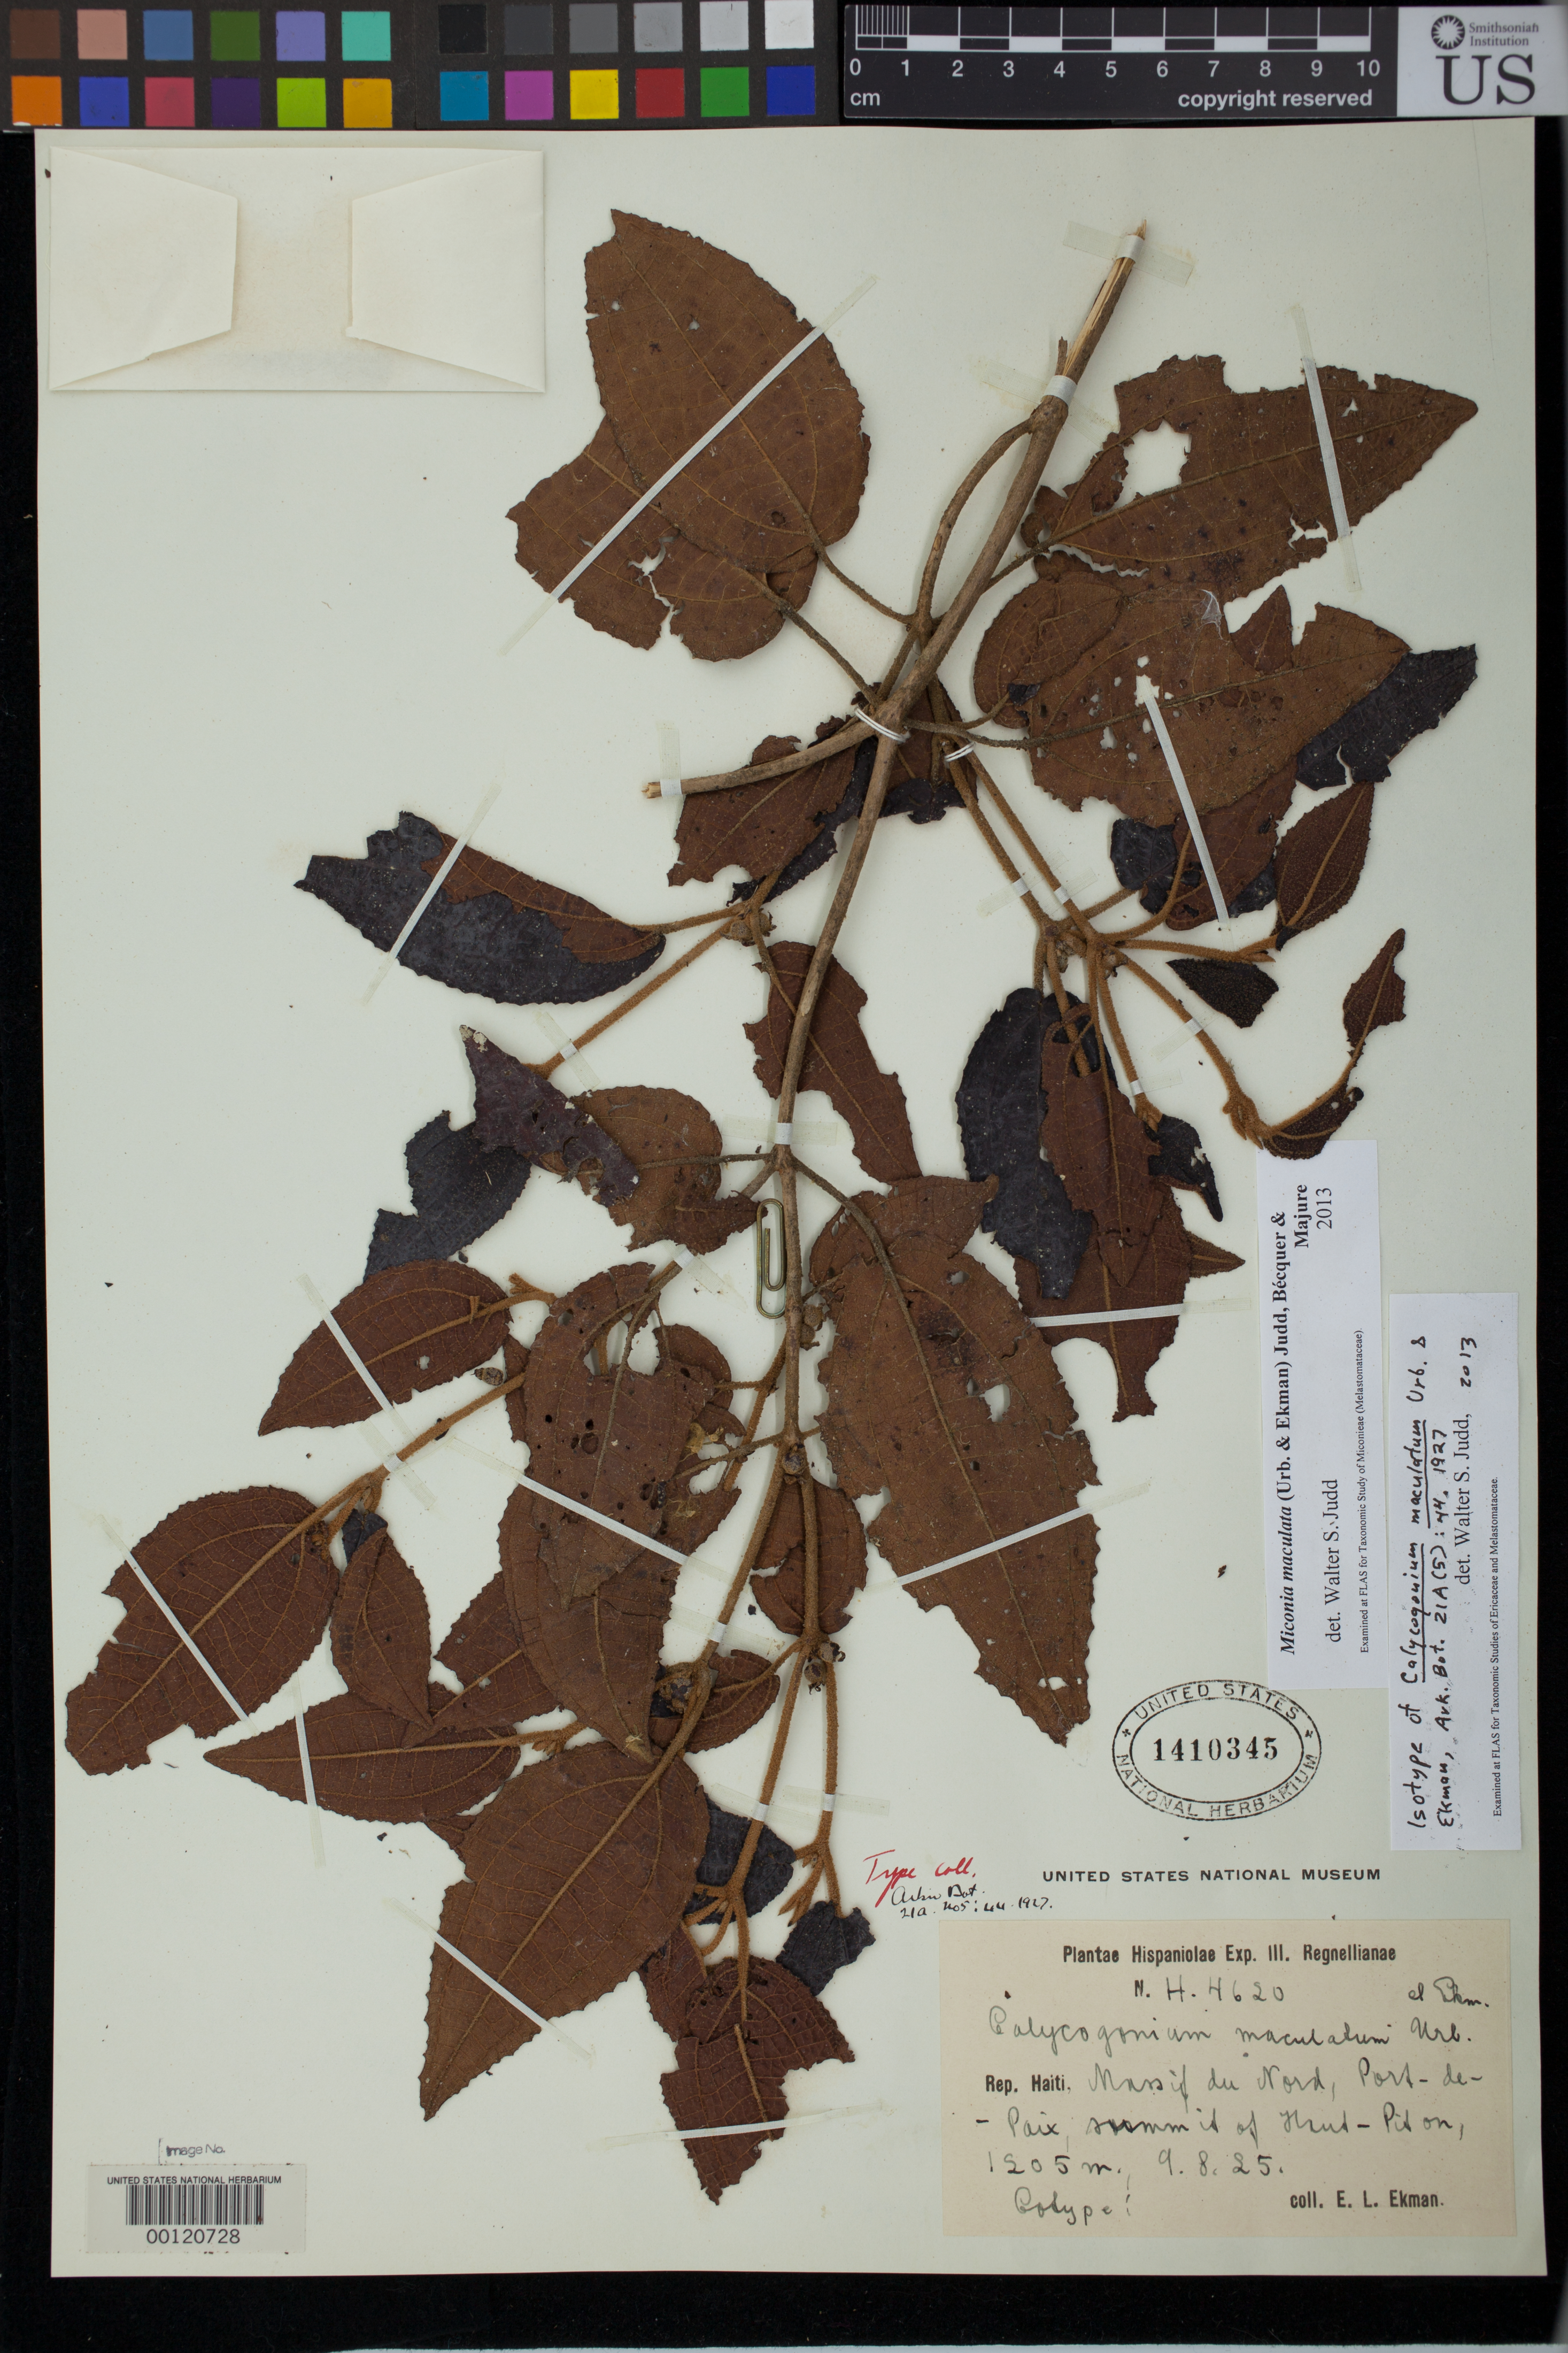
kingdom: Plantae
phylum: Tracheophyta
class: Magnoliopsida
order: Myrtales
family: Melastomataceae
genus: Calycogonium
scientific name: Calycogonium maculatum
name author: Urb. & Ekman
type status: Isotype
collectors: E. L. Ekman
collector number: H 4620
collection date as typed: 09 Aug 1925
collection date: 1925-08-09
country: Haiti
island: Hispaniola Island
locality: Massif de la Nord prope Port-de-Paix in Cacumine Haut-Piton.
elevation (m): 1205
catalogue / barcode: US 1410345